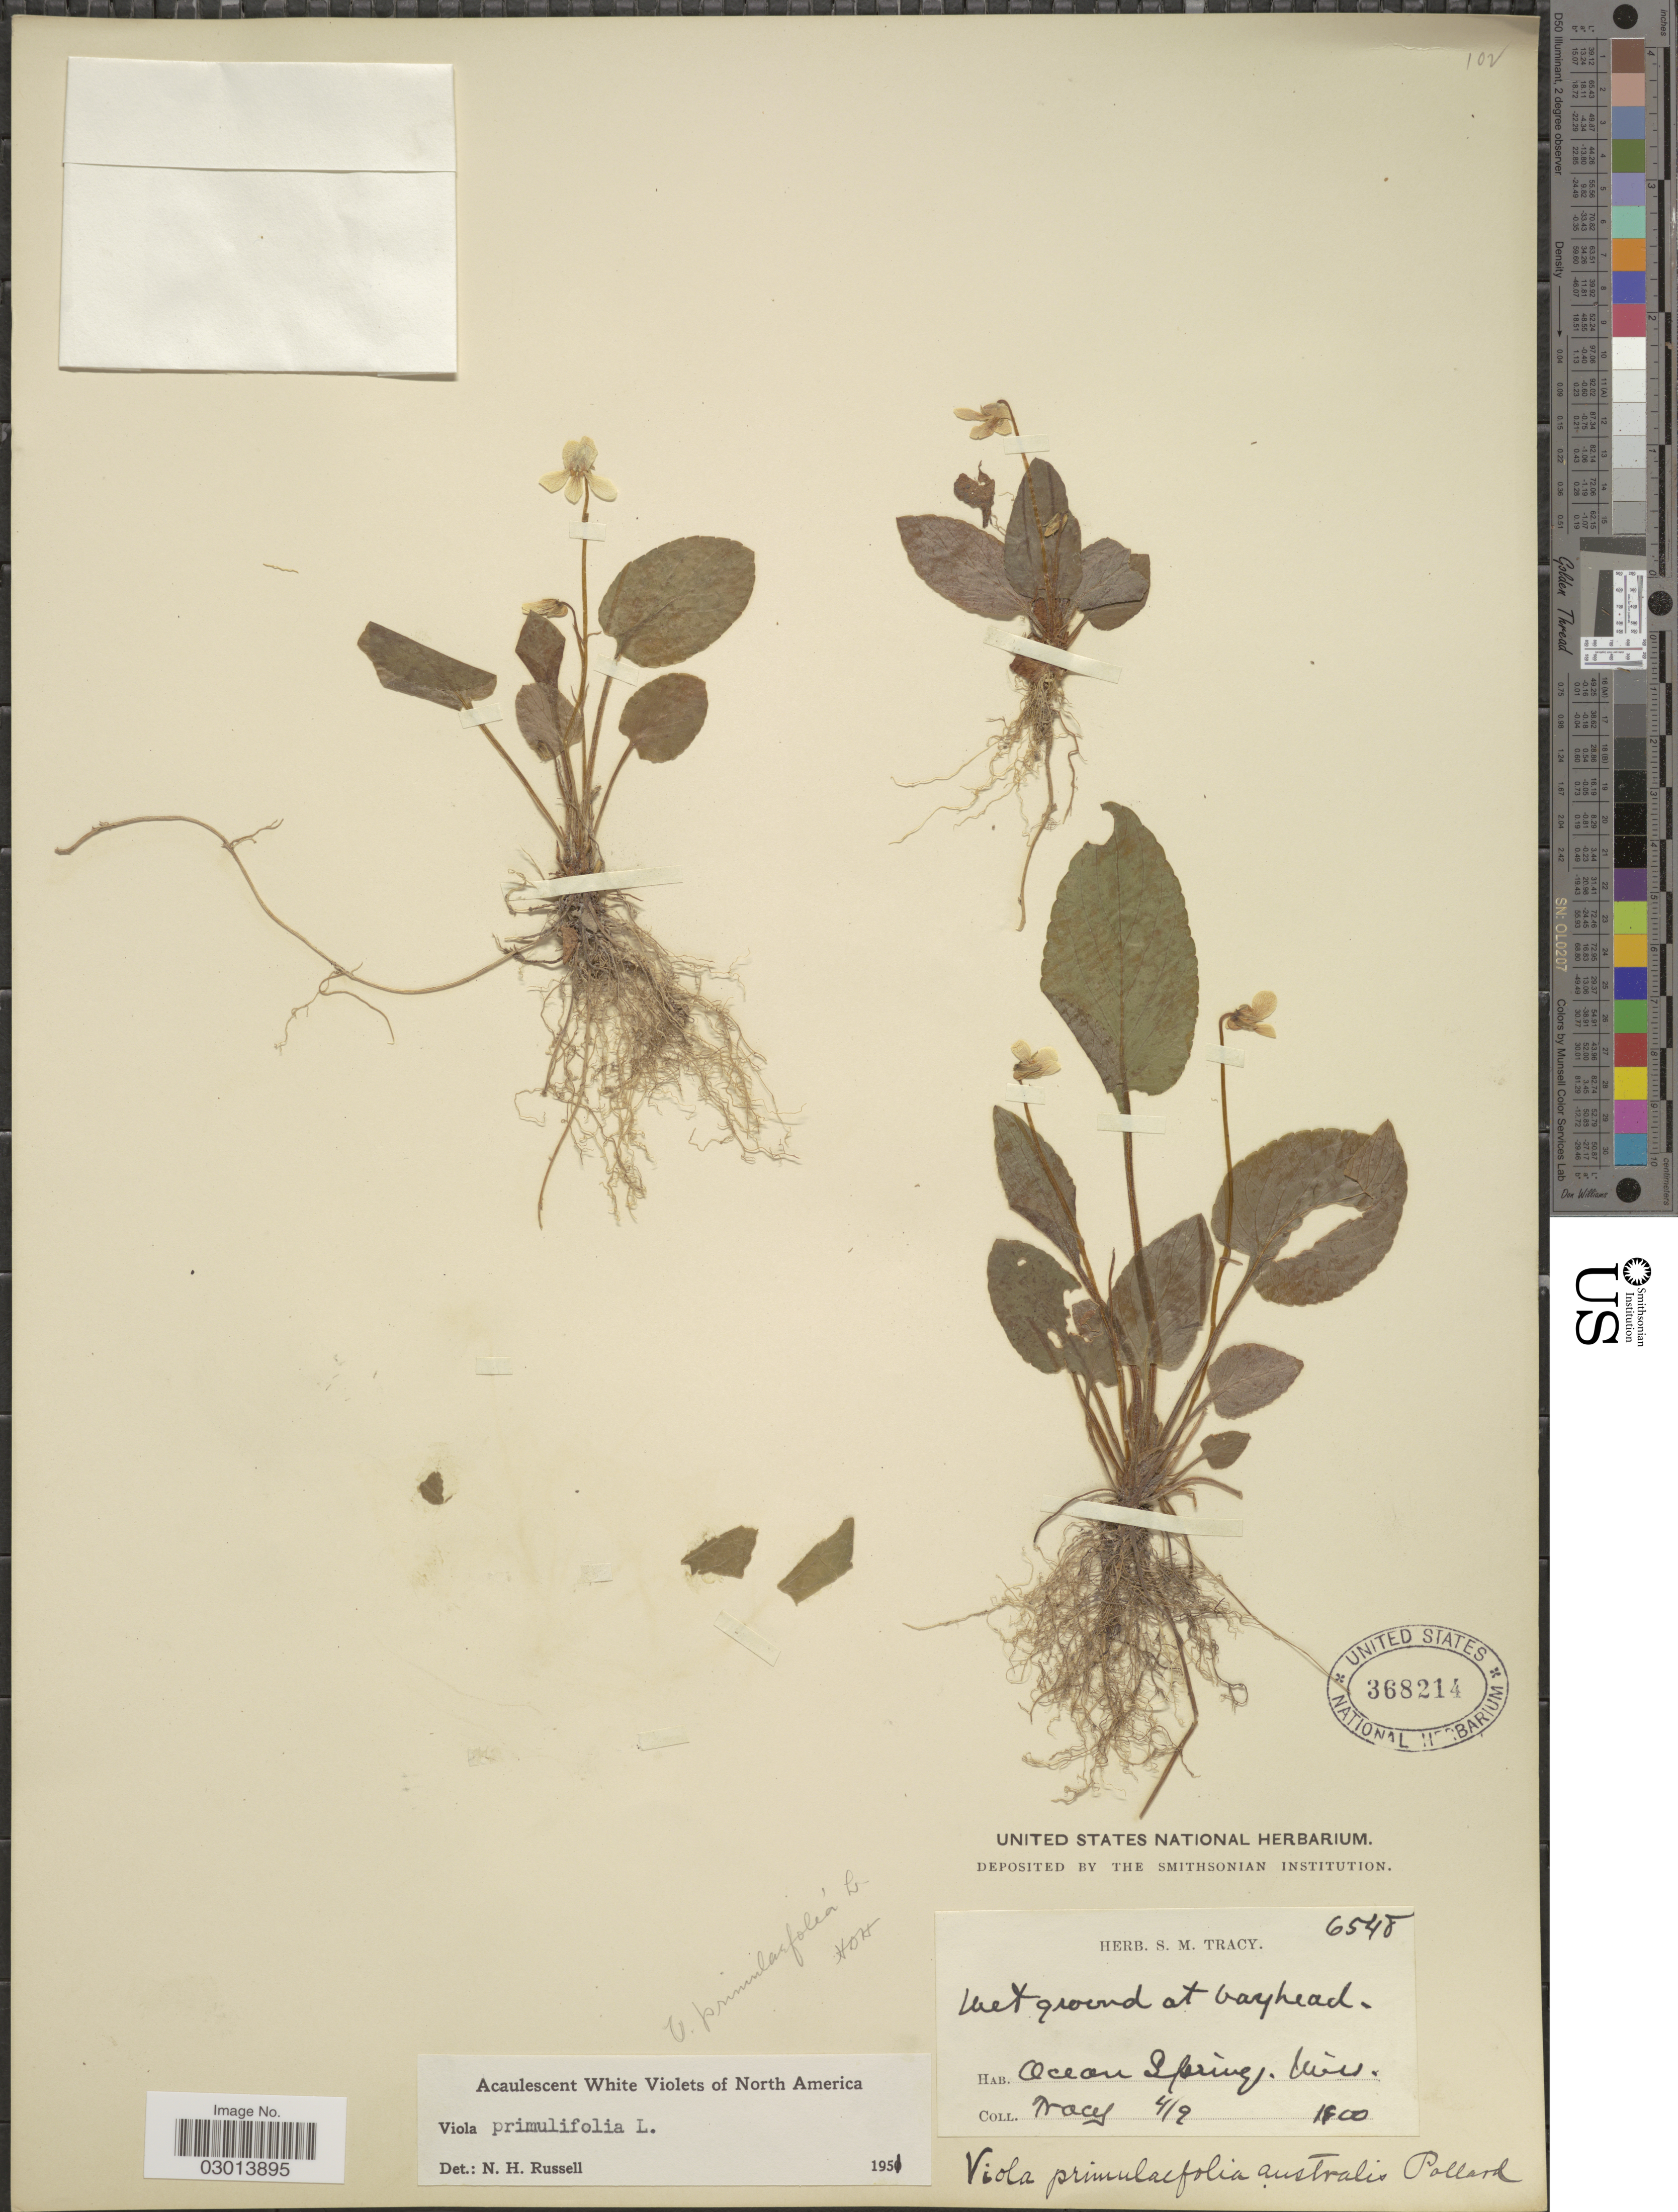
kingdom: Plantae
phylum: Tracheophyta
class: Magnoliopsida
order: Malpighiales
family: Violaceae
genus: Viola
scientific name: Viola primulifolia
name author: L.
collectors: S. M. Tracy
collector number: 6548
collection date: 1900-04-09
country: United States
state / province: Mississippi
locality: Ocean Springs.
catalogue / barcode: US 368214